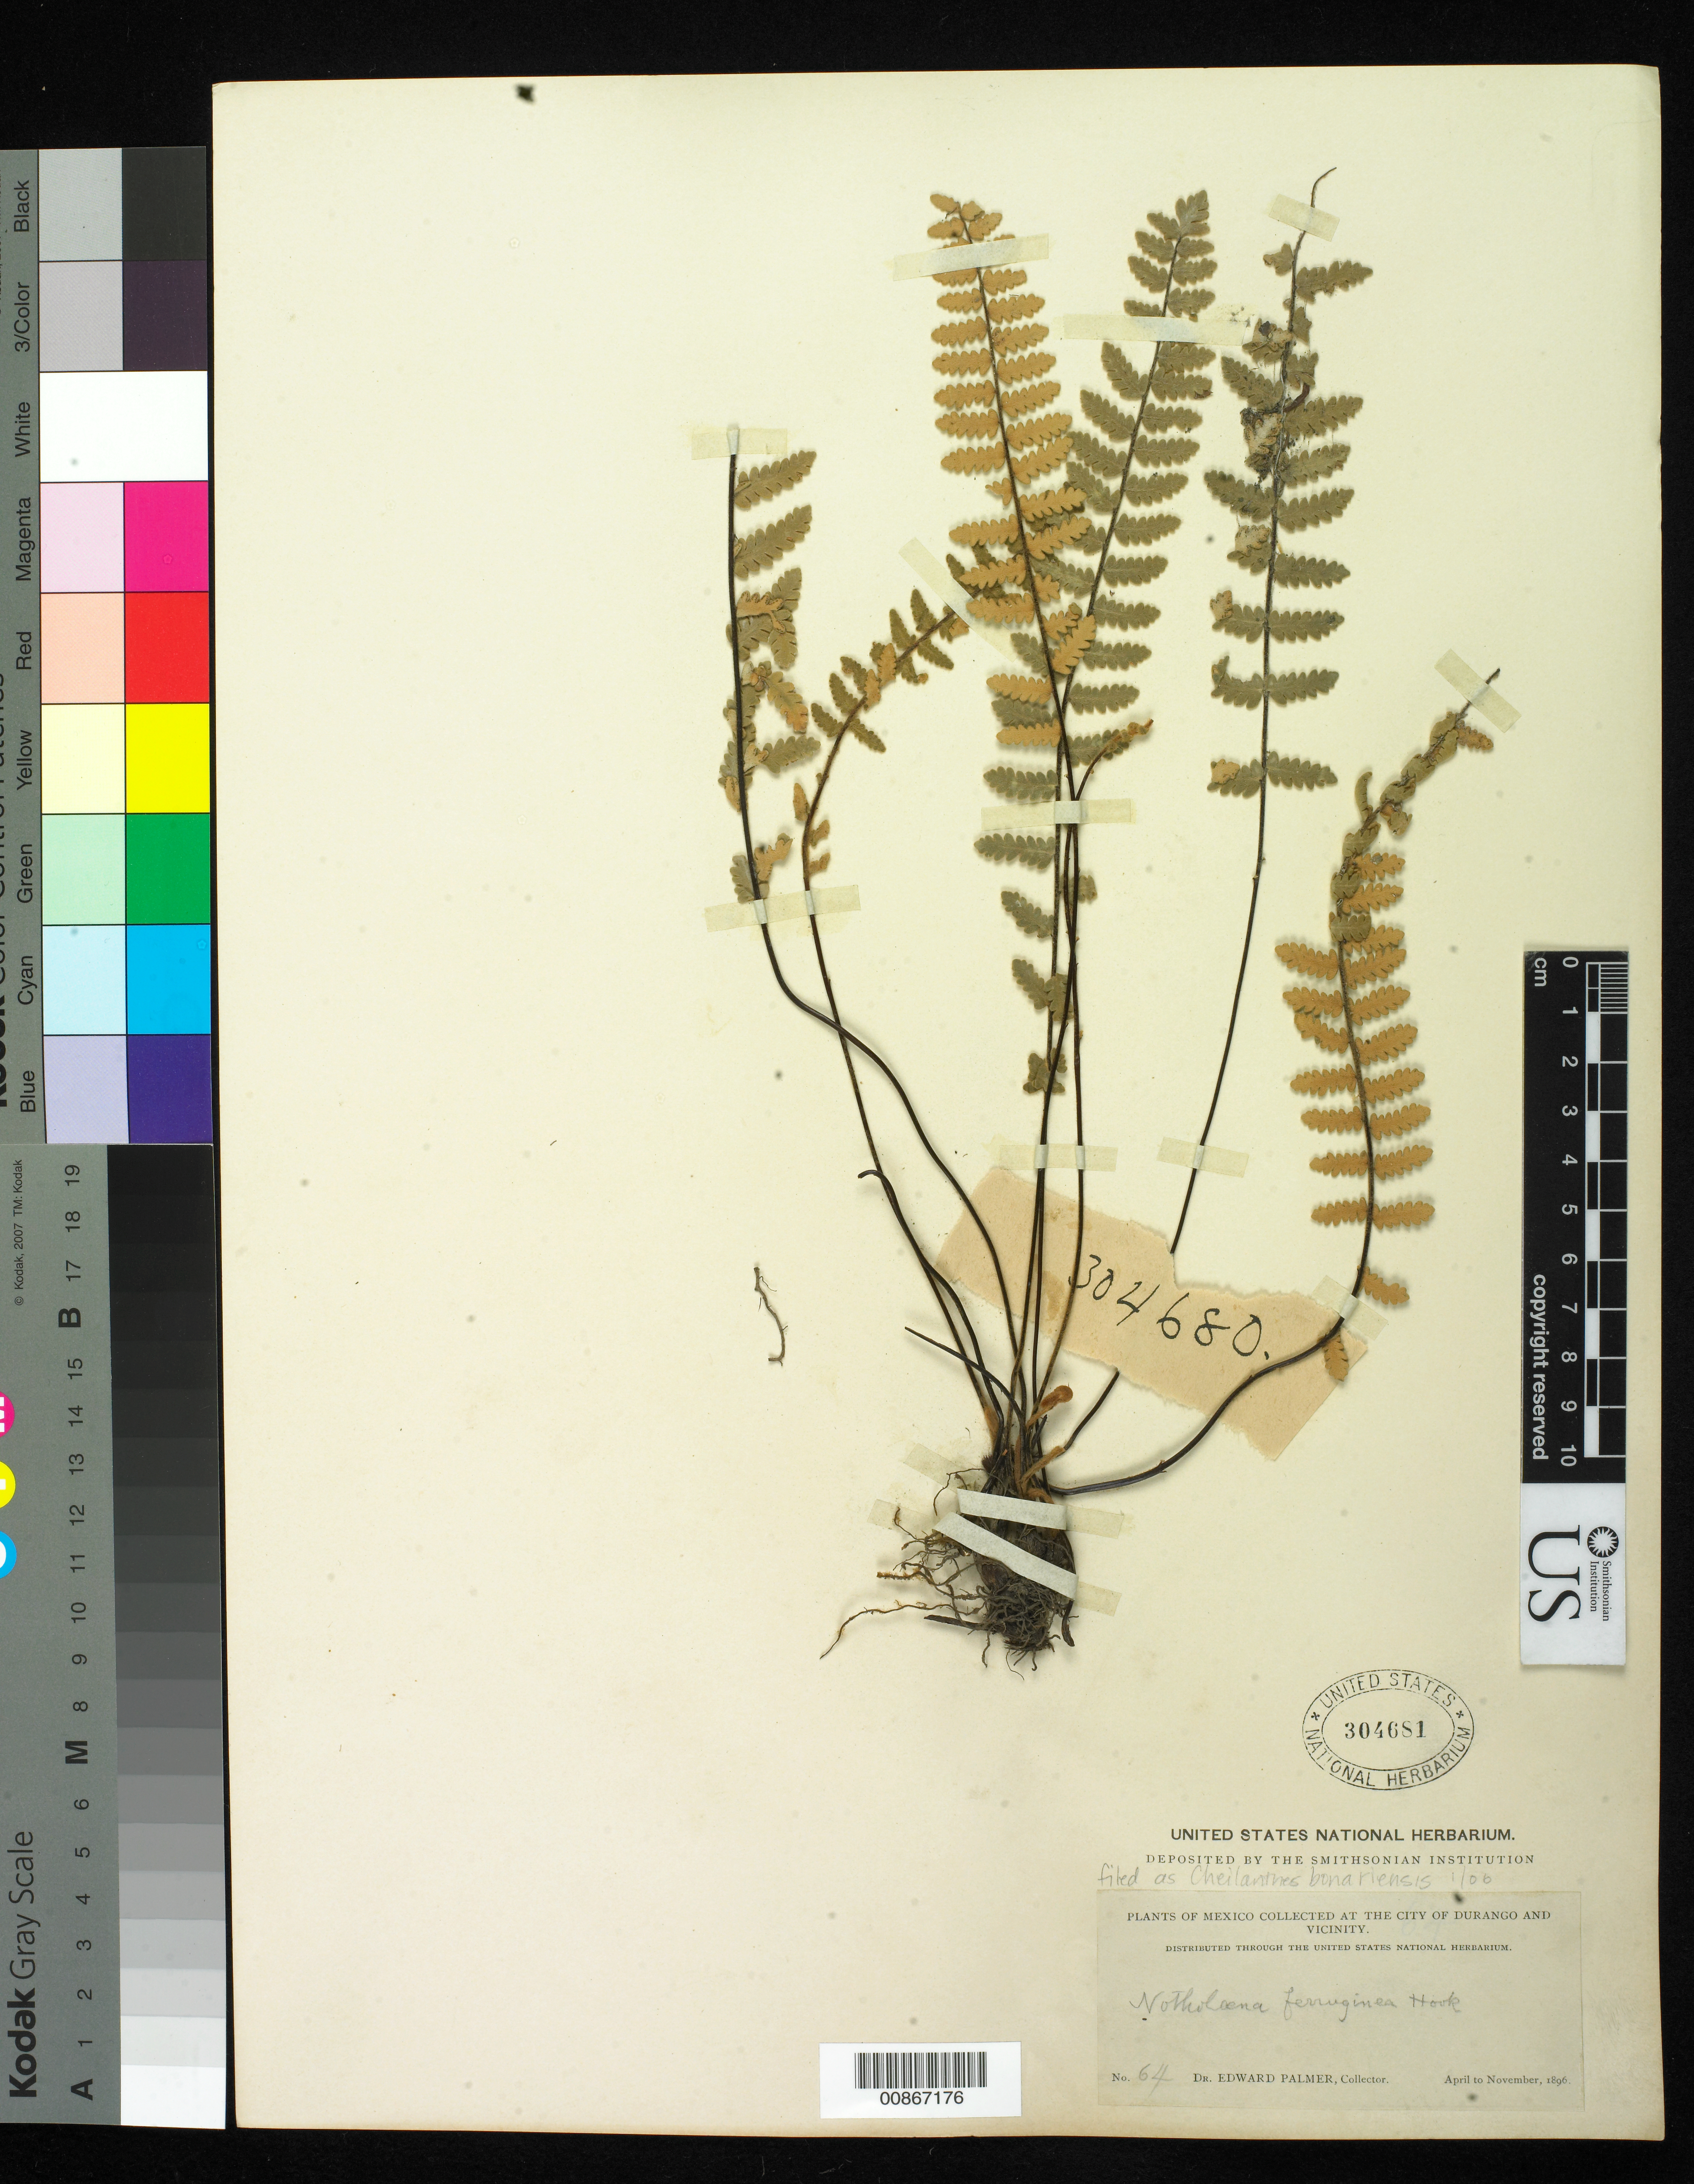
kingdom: Plantae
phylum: Tracheophyta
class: Polypodiopsida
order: Polypodiales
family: Pteridaceae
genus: Myriopteris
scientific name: Myriopteris aurea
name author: (Poir.) Grusz & Windham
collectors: E. Palmer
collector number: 64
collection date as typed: Apr 1896 to -- Nov 1896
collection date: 1896-04/1896-11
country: Mexico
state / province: Durango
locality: City of Durango and vicinity.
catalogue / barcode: US 304681